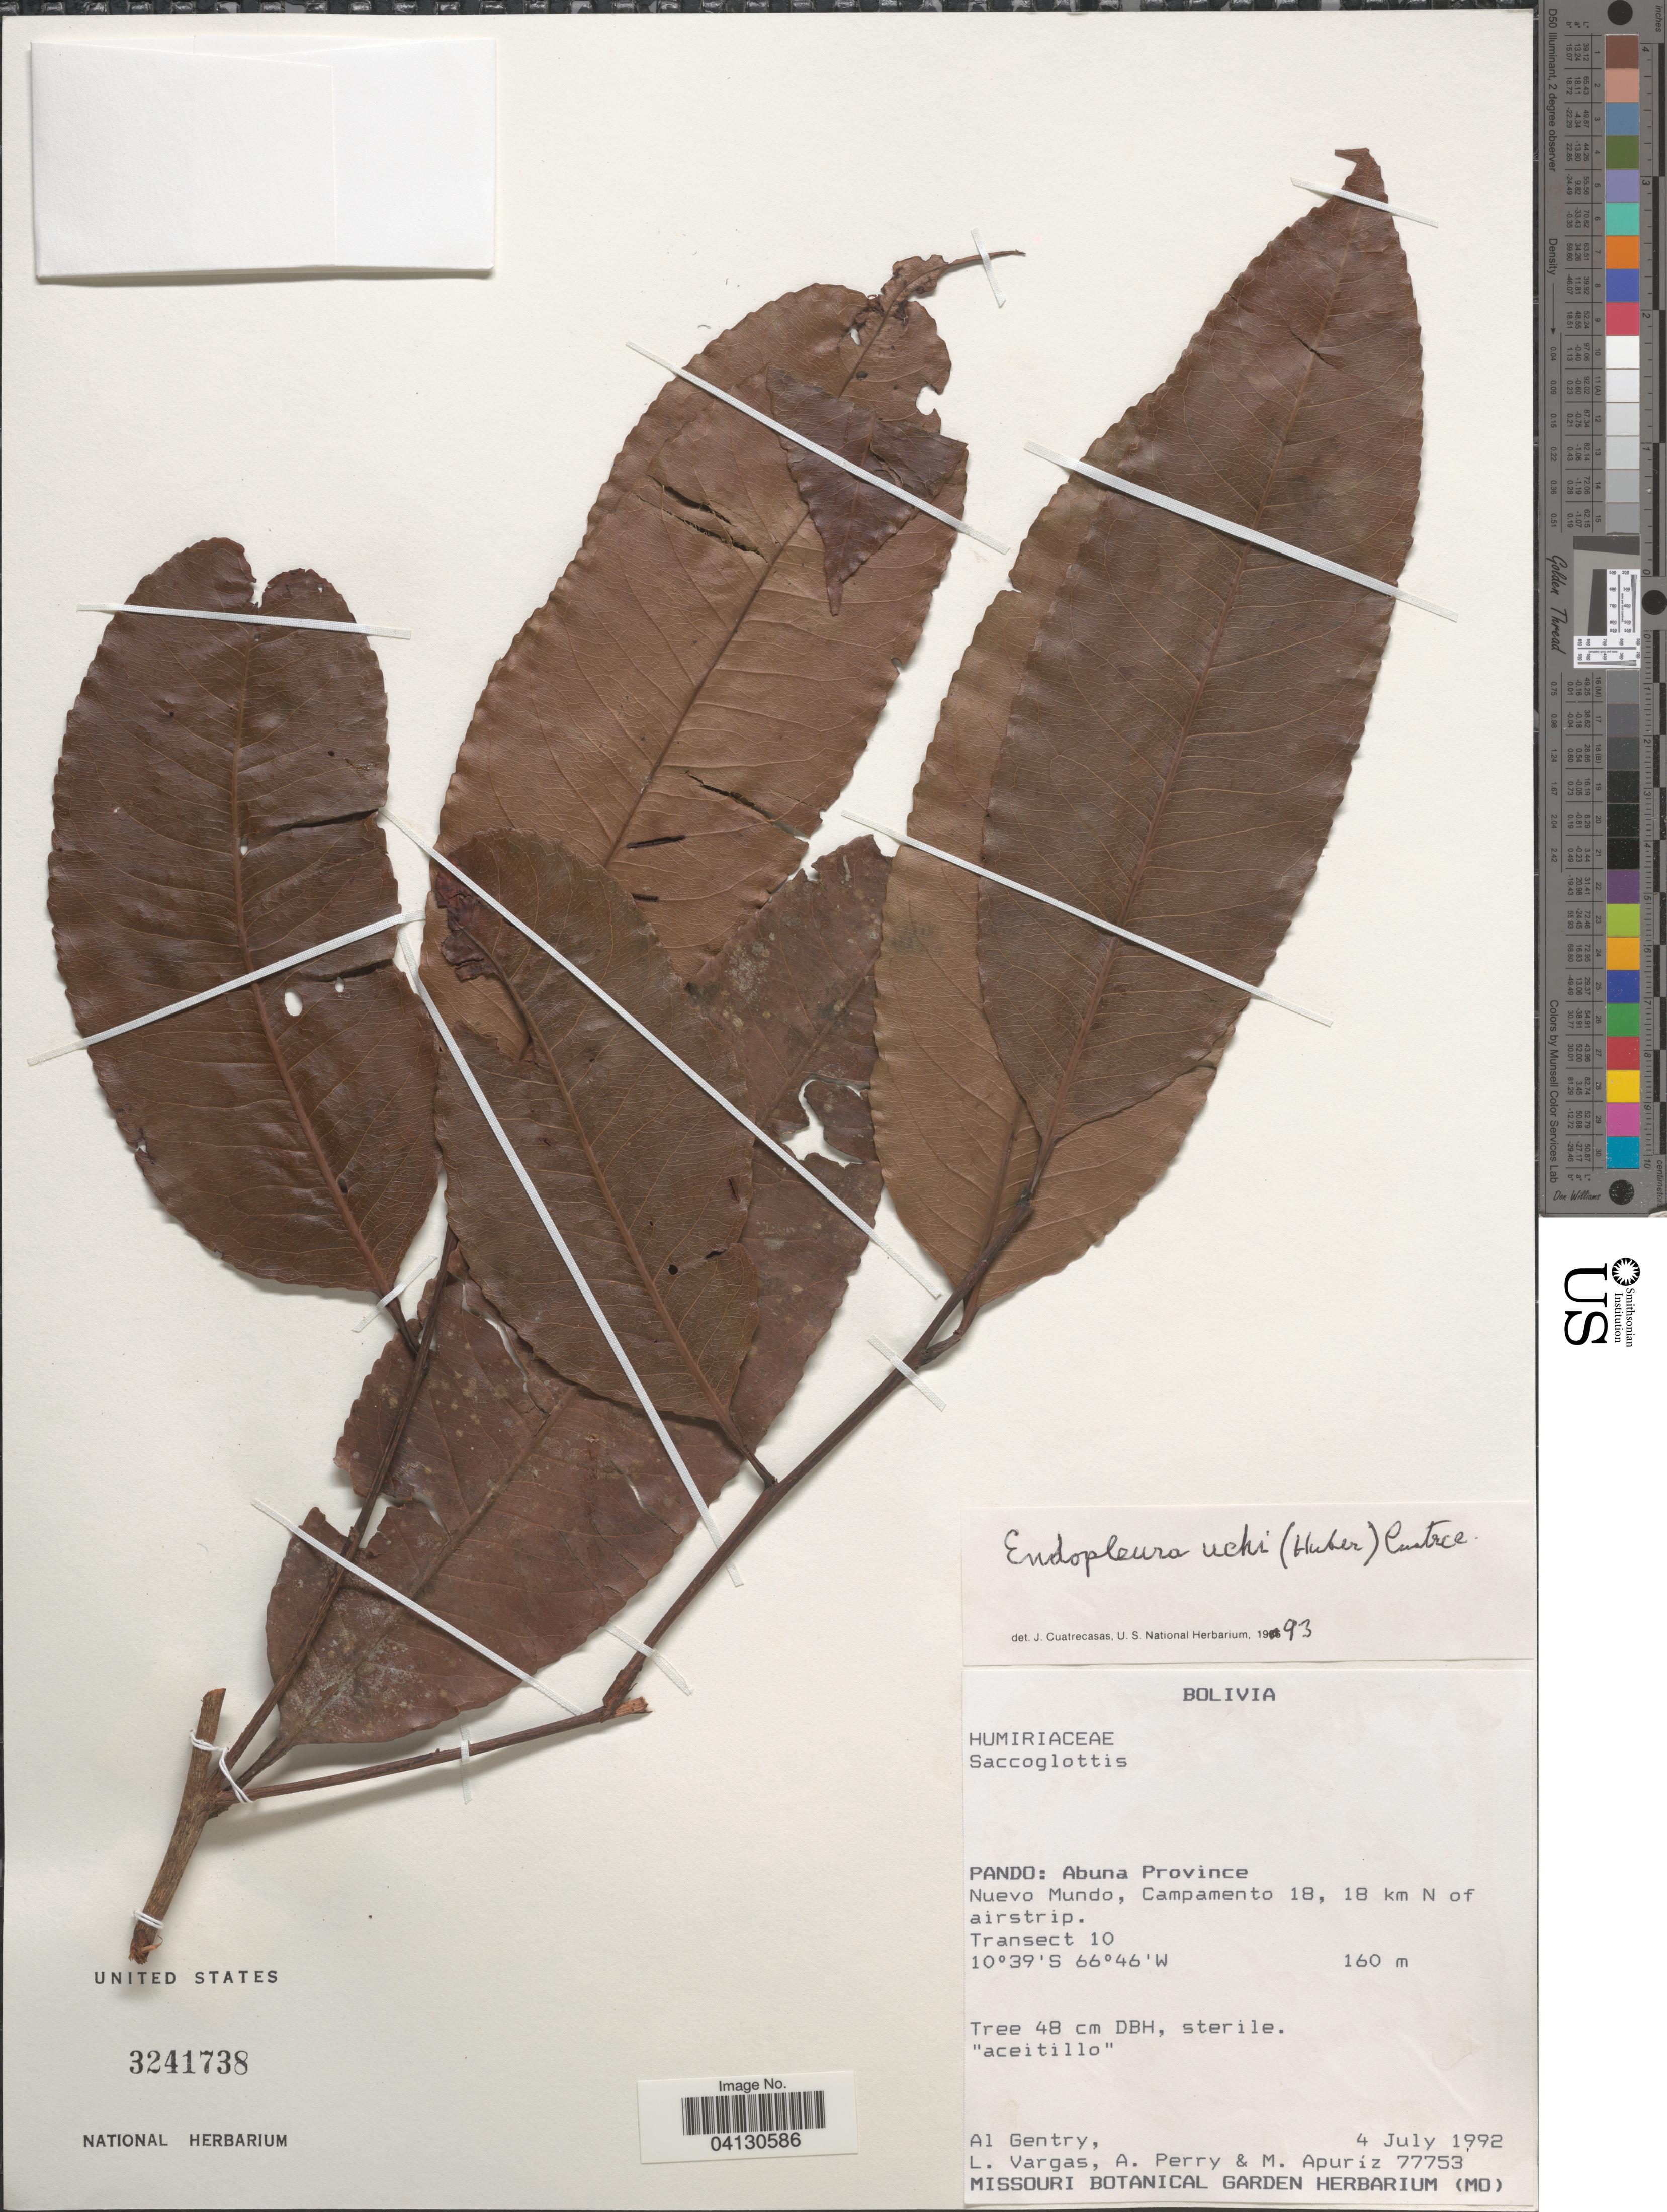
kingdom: Plantae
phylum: Tracheophyta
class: Magnoliopsida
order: Malpighiales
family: Humiriaceae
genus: Endopleura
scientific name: Endopleura uchi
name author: (Huber) Cuatrec.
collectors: A. H. Gentry, L. Vargas, A. Perry & M. Apuríz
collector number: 77753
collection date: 1992-07-04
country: Bolivia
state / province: Pando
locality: Abuna Province. Nuevo Mundo, Campamento 18, 18 km N of airstrip. Transect 10.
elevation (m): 160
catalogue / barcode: US 3241738